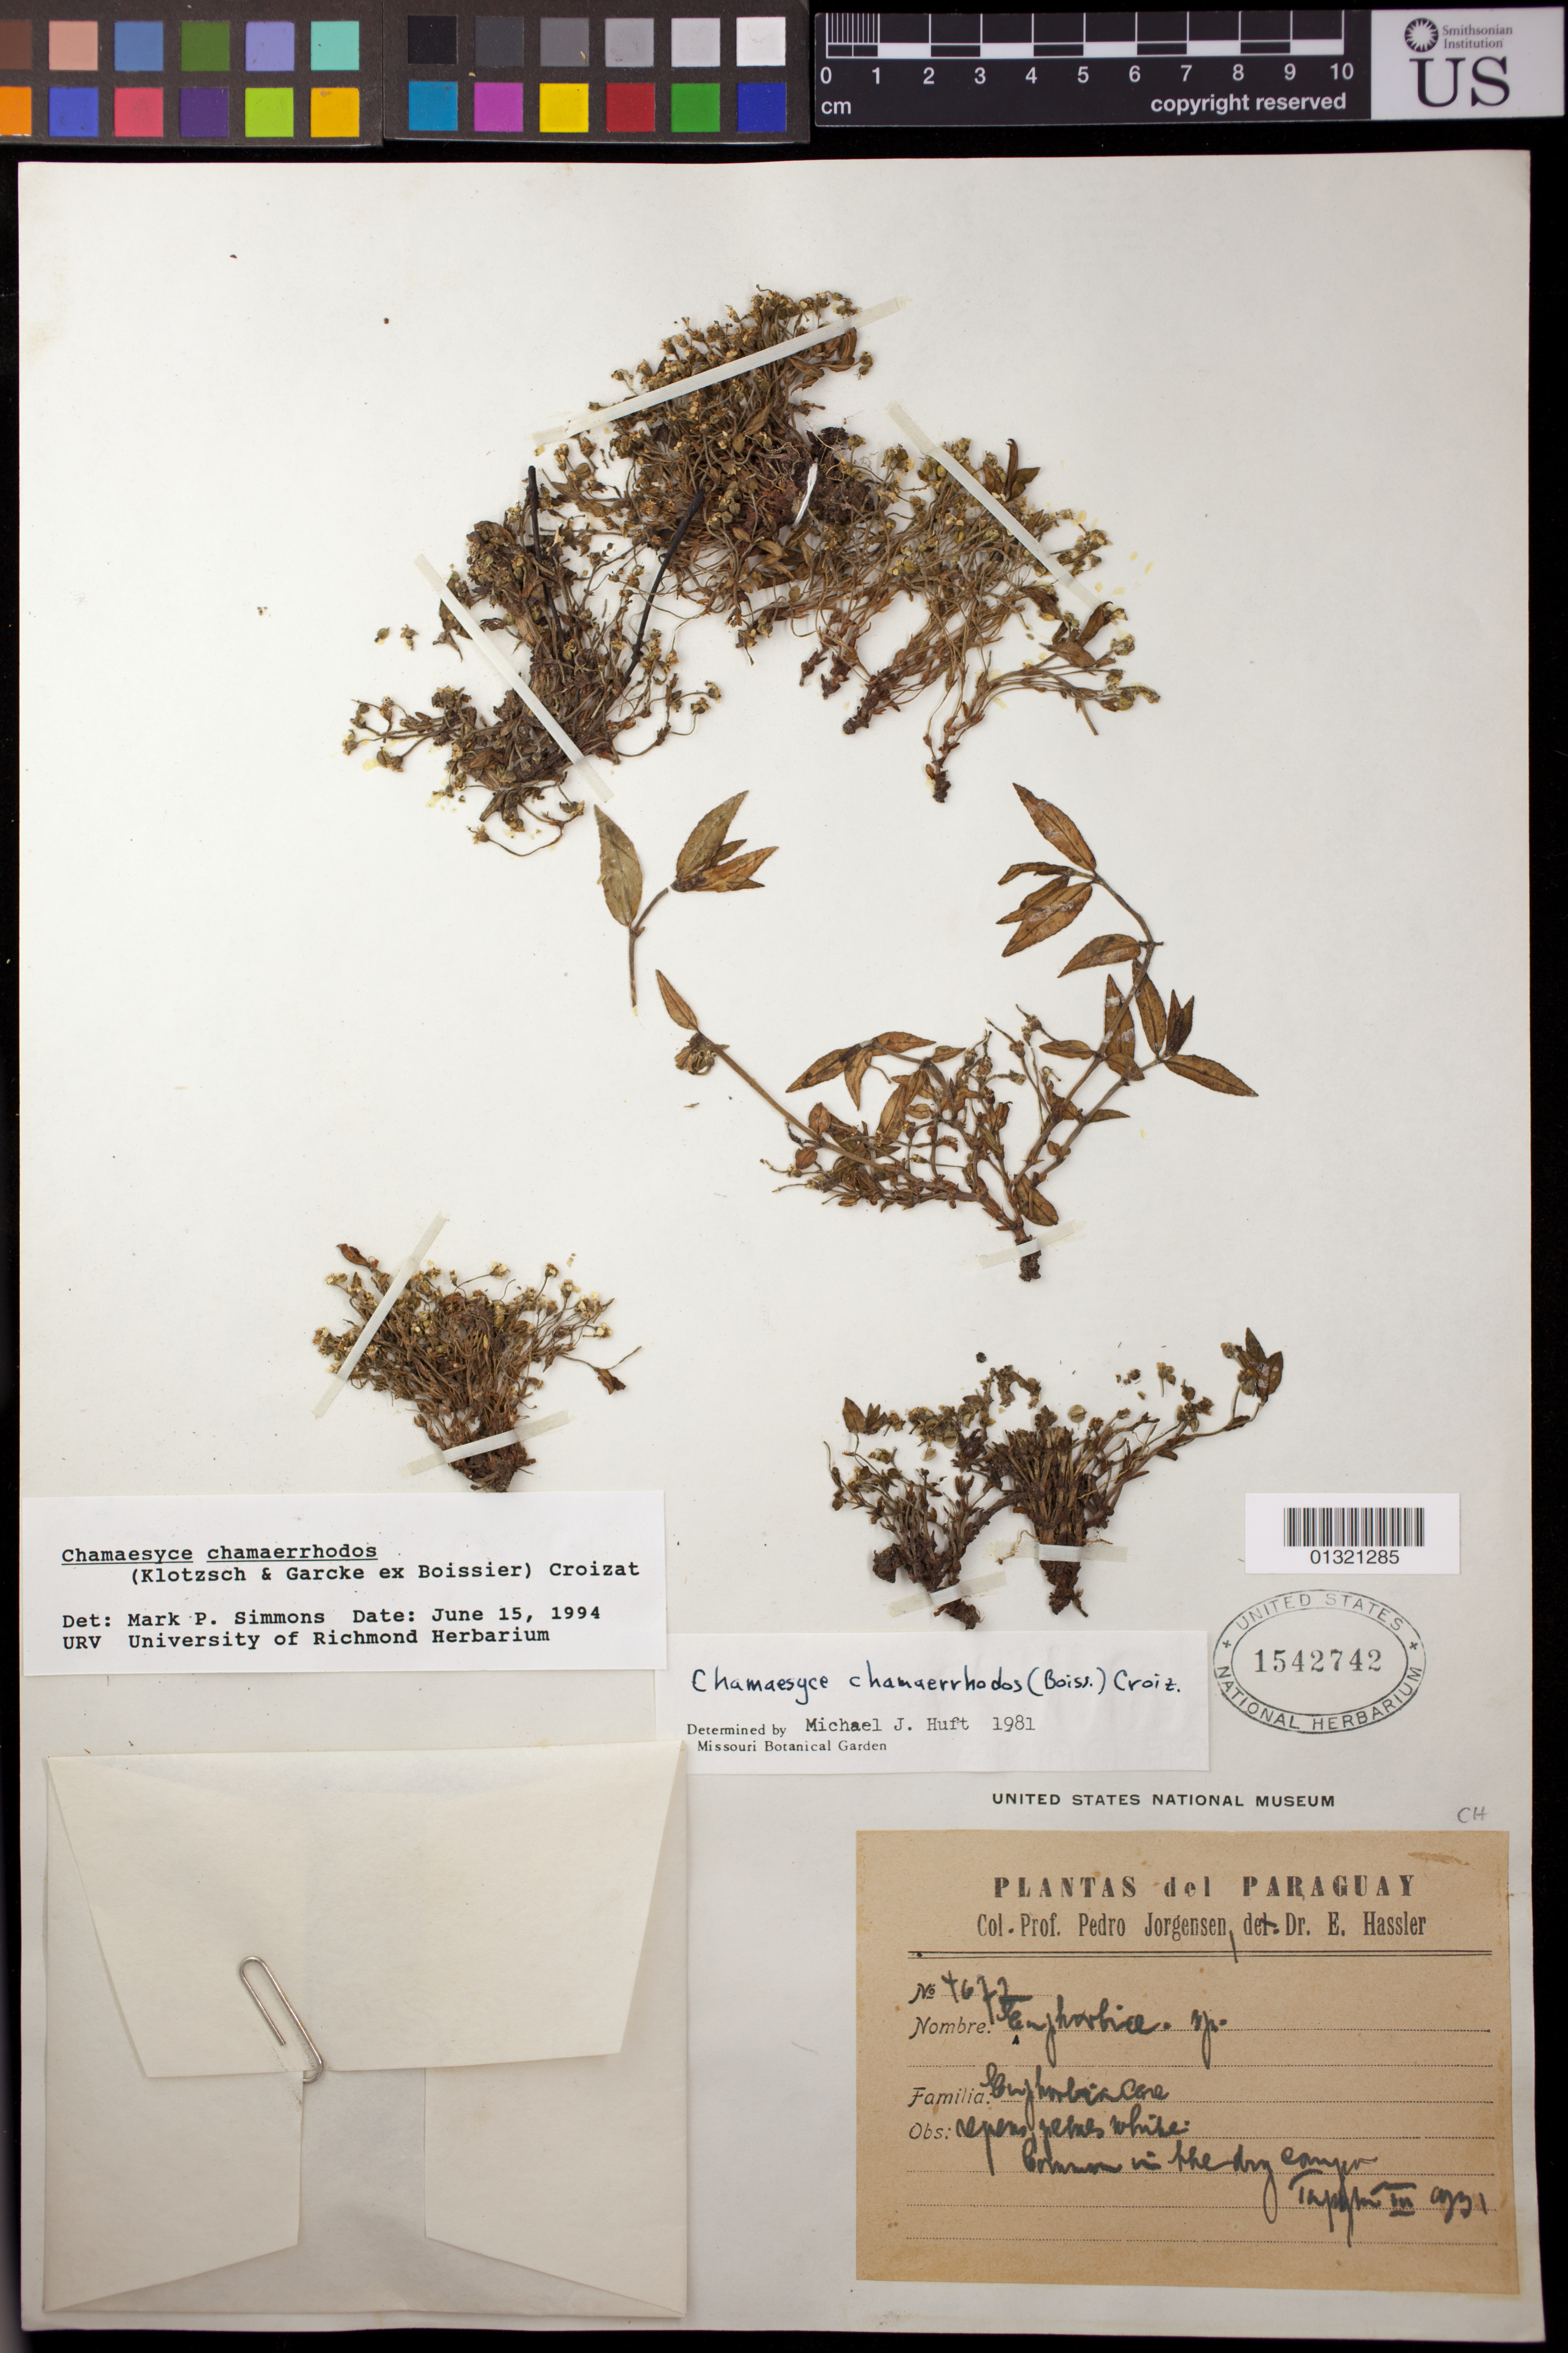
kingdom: Plantae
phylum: Tracheophyta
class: Magnoliopsida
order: Malpighiales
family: Euphorbiaceae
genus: Euphorbia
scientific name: Euphorbia chamaerrhodos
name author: Boiss.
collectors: P. Jorgensen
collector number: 4672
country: Paraguay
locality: Paraguay, Guaira Province, near Villarrica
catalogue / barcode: US 1542742